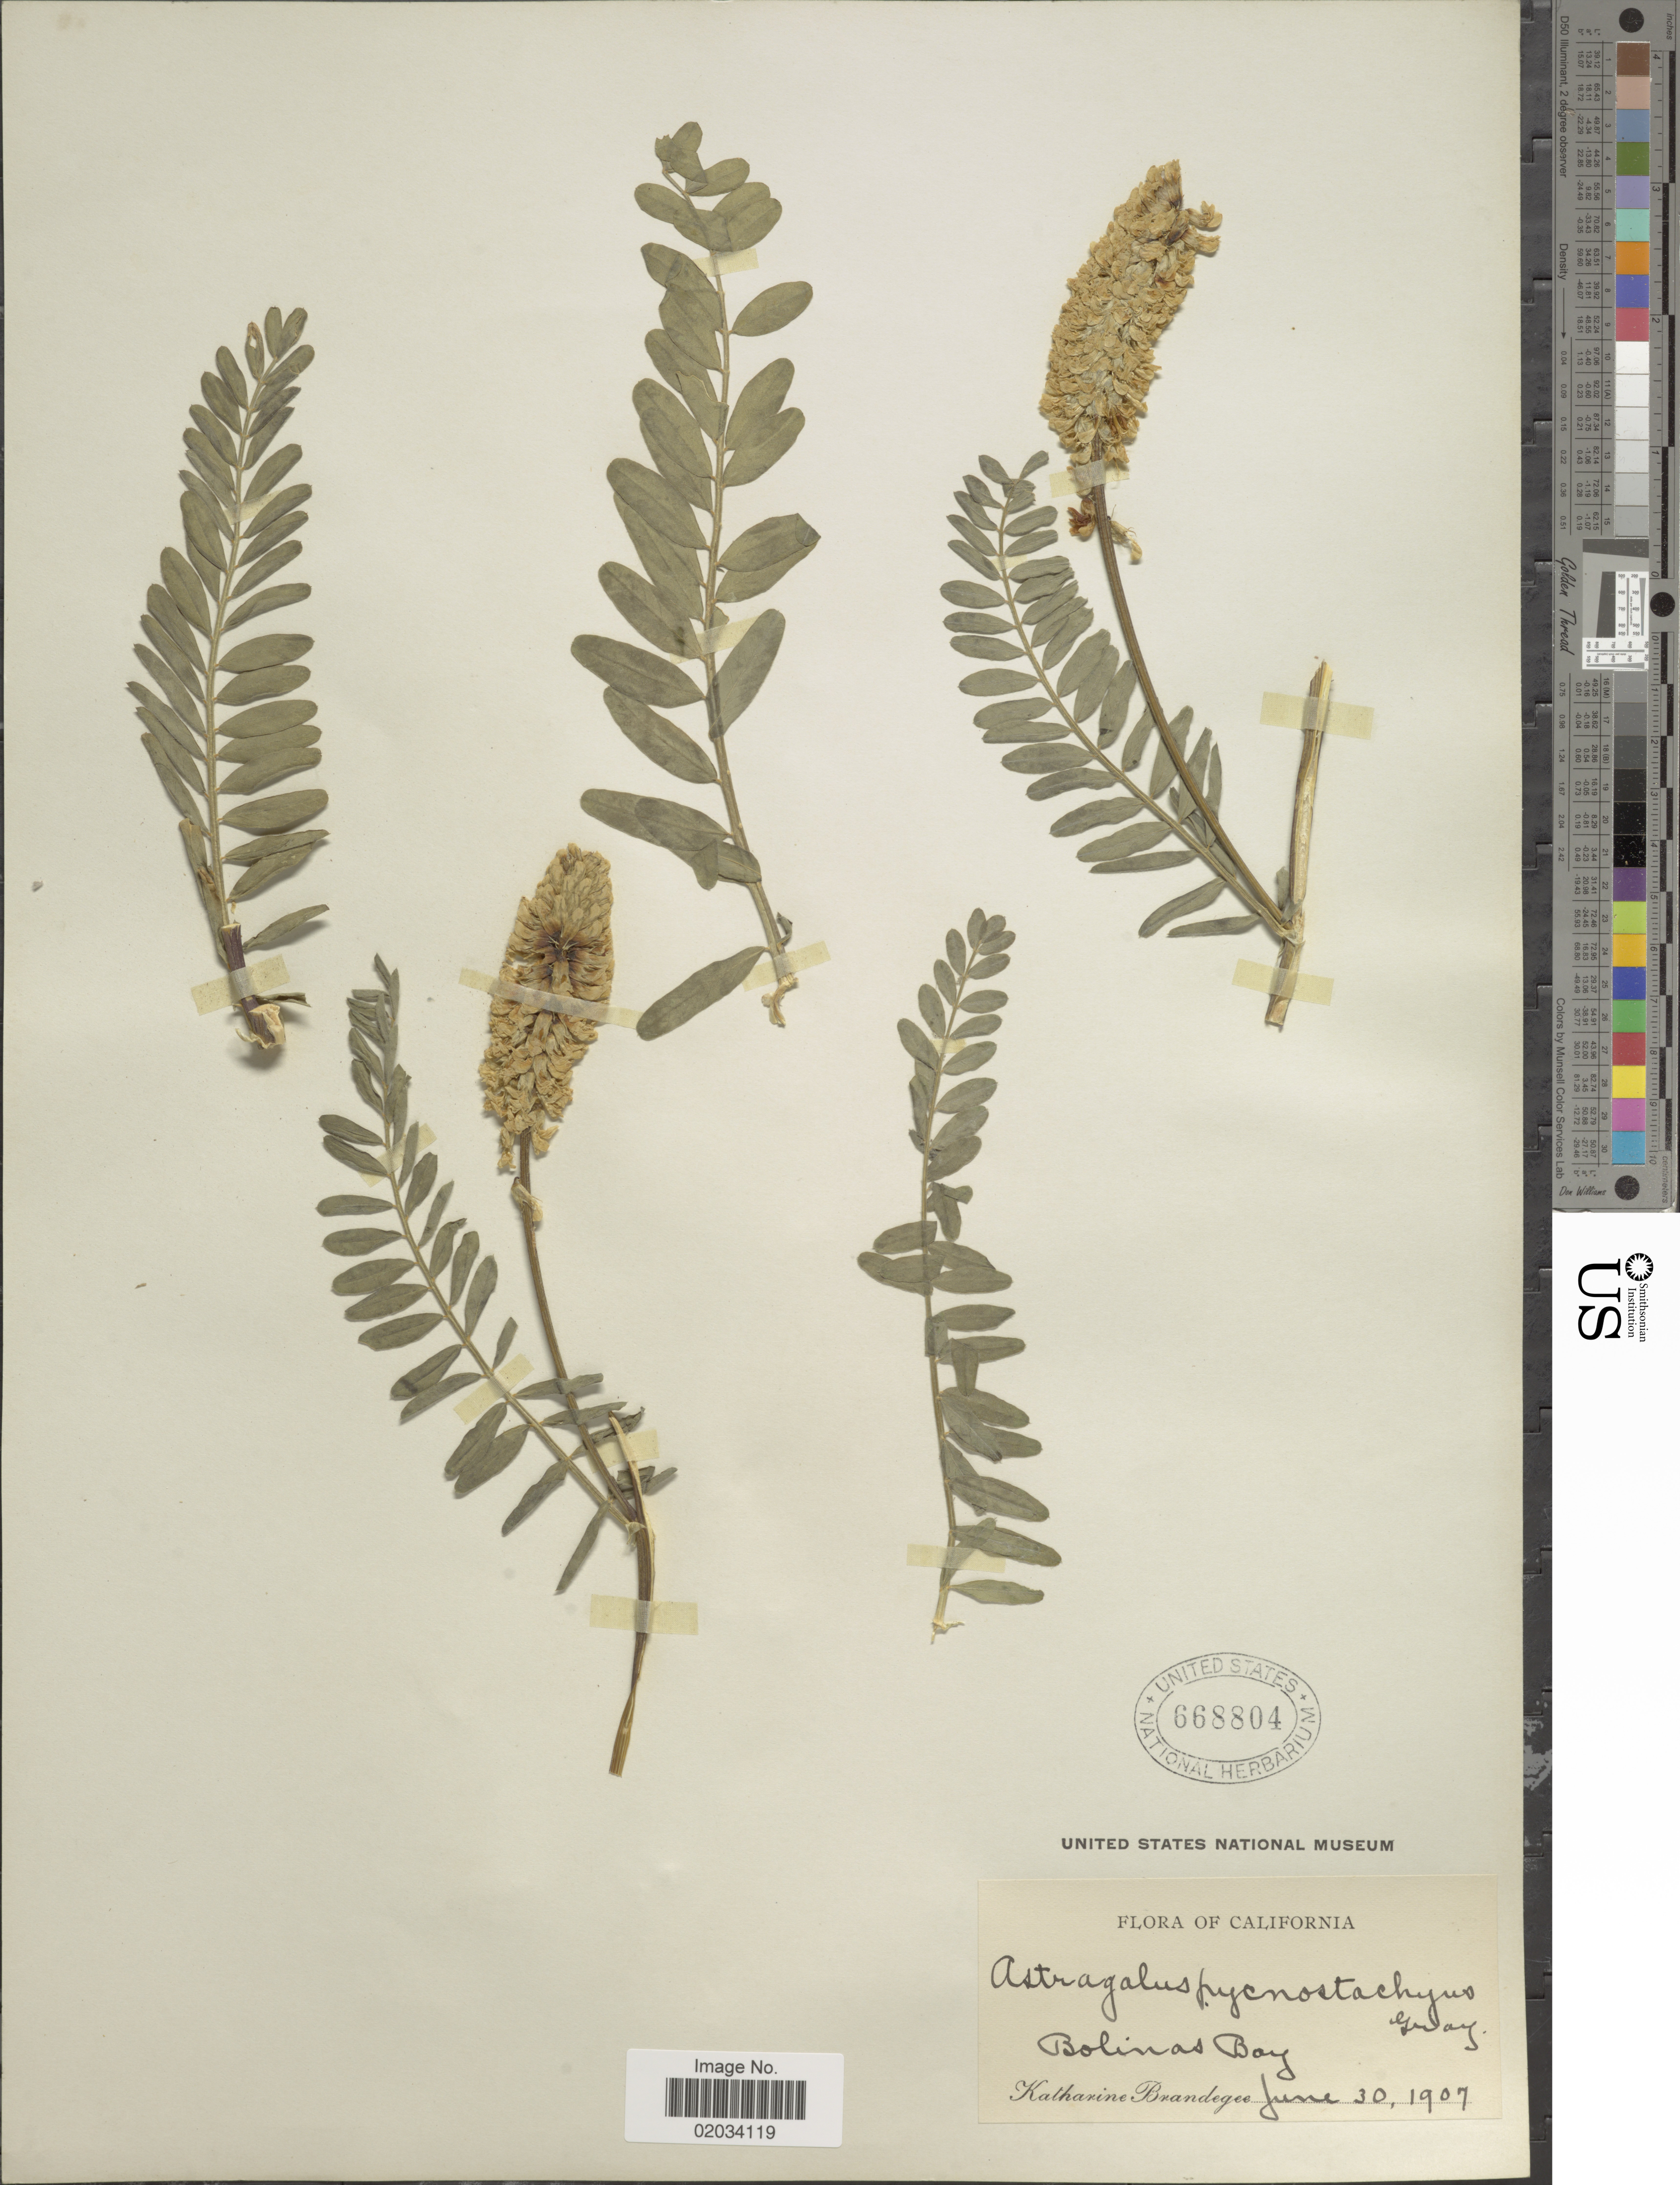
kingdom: Plantae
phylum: Tracheophyta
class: Magnoliopsida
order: Fabales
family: Fabaceae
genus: Astragalus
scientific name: Astragalus pycnostachius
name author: A. Gray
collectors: M. K. Brandegee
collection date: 1907-06-30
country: United States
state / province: California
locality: Bolinas Bay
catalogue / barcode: US 668804